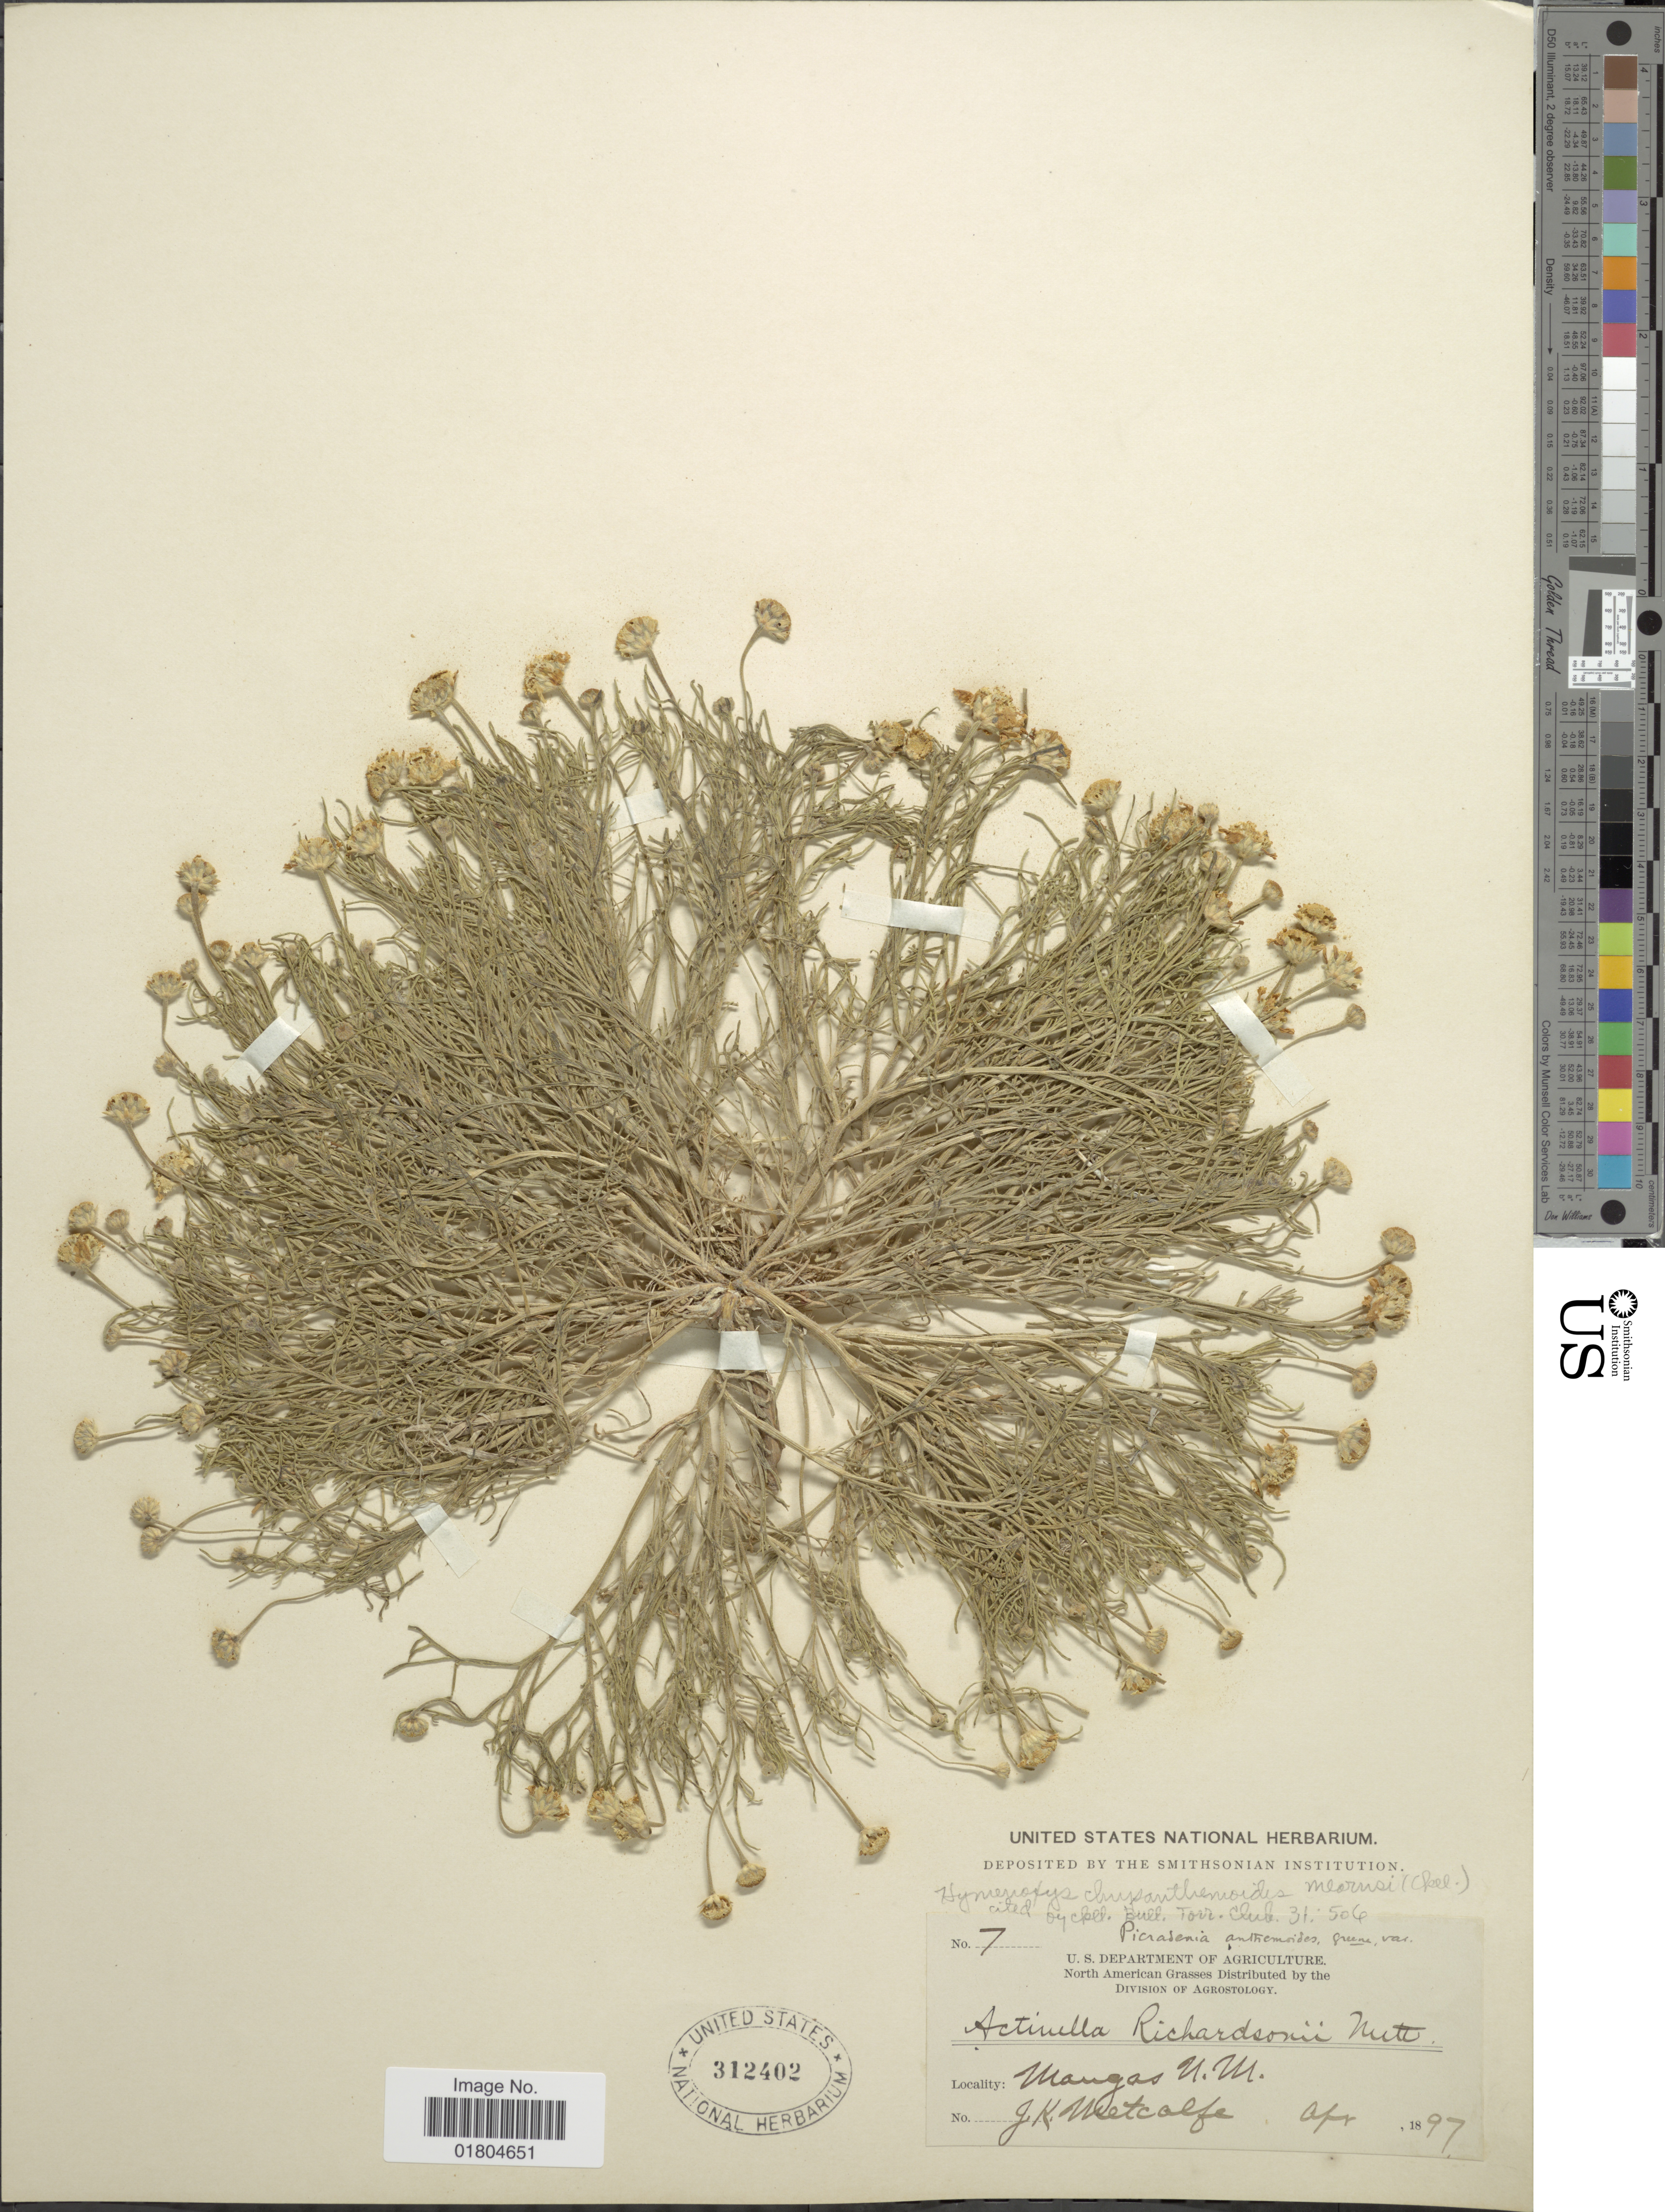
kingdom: Plantae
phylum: Tracheophyta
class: Magnoliopsida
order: Asterales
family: Asteraceae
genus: Hymenoxys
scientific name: Hymenoxys odorata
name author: DC.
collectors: J. Metcalfe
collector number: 7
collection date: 1897-04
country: United States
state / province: New Mexico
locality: Mangas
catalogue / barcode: US 312402